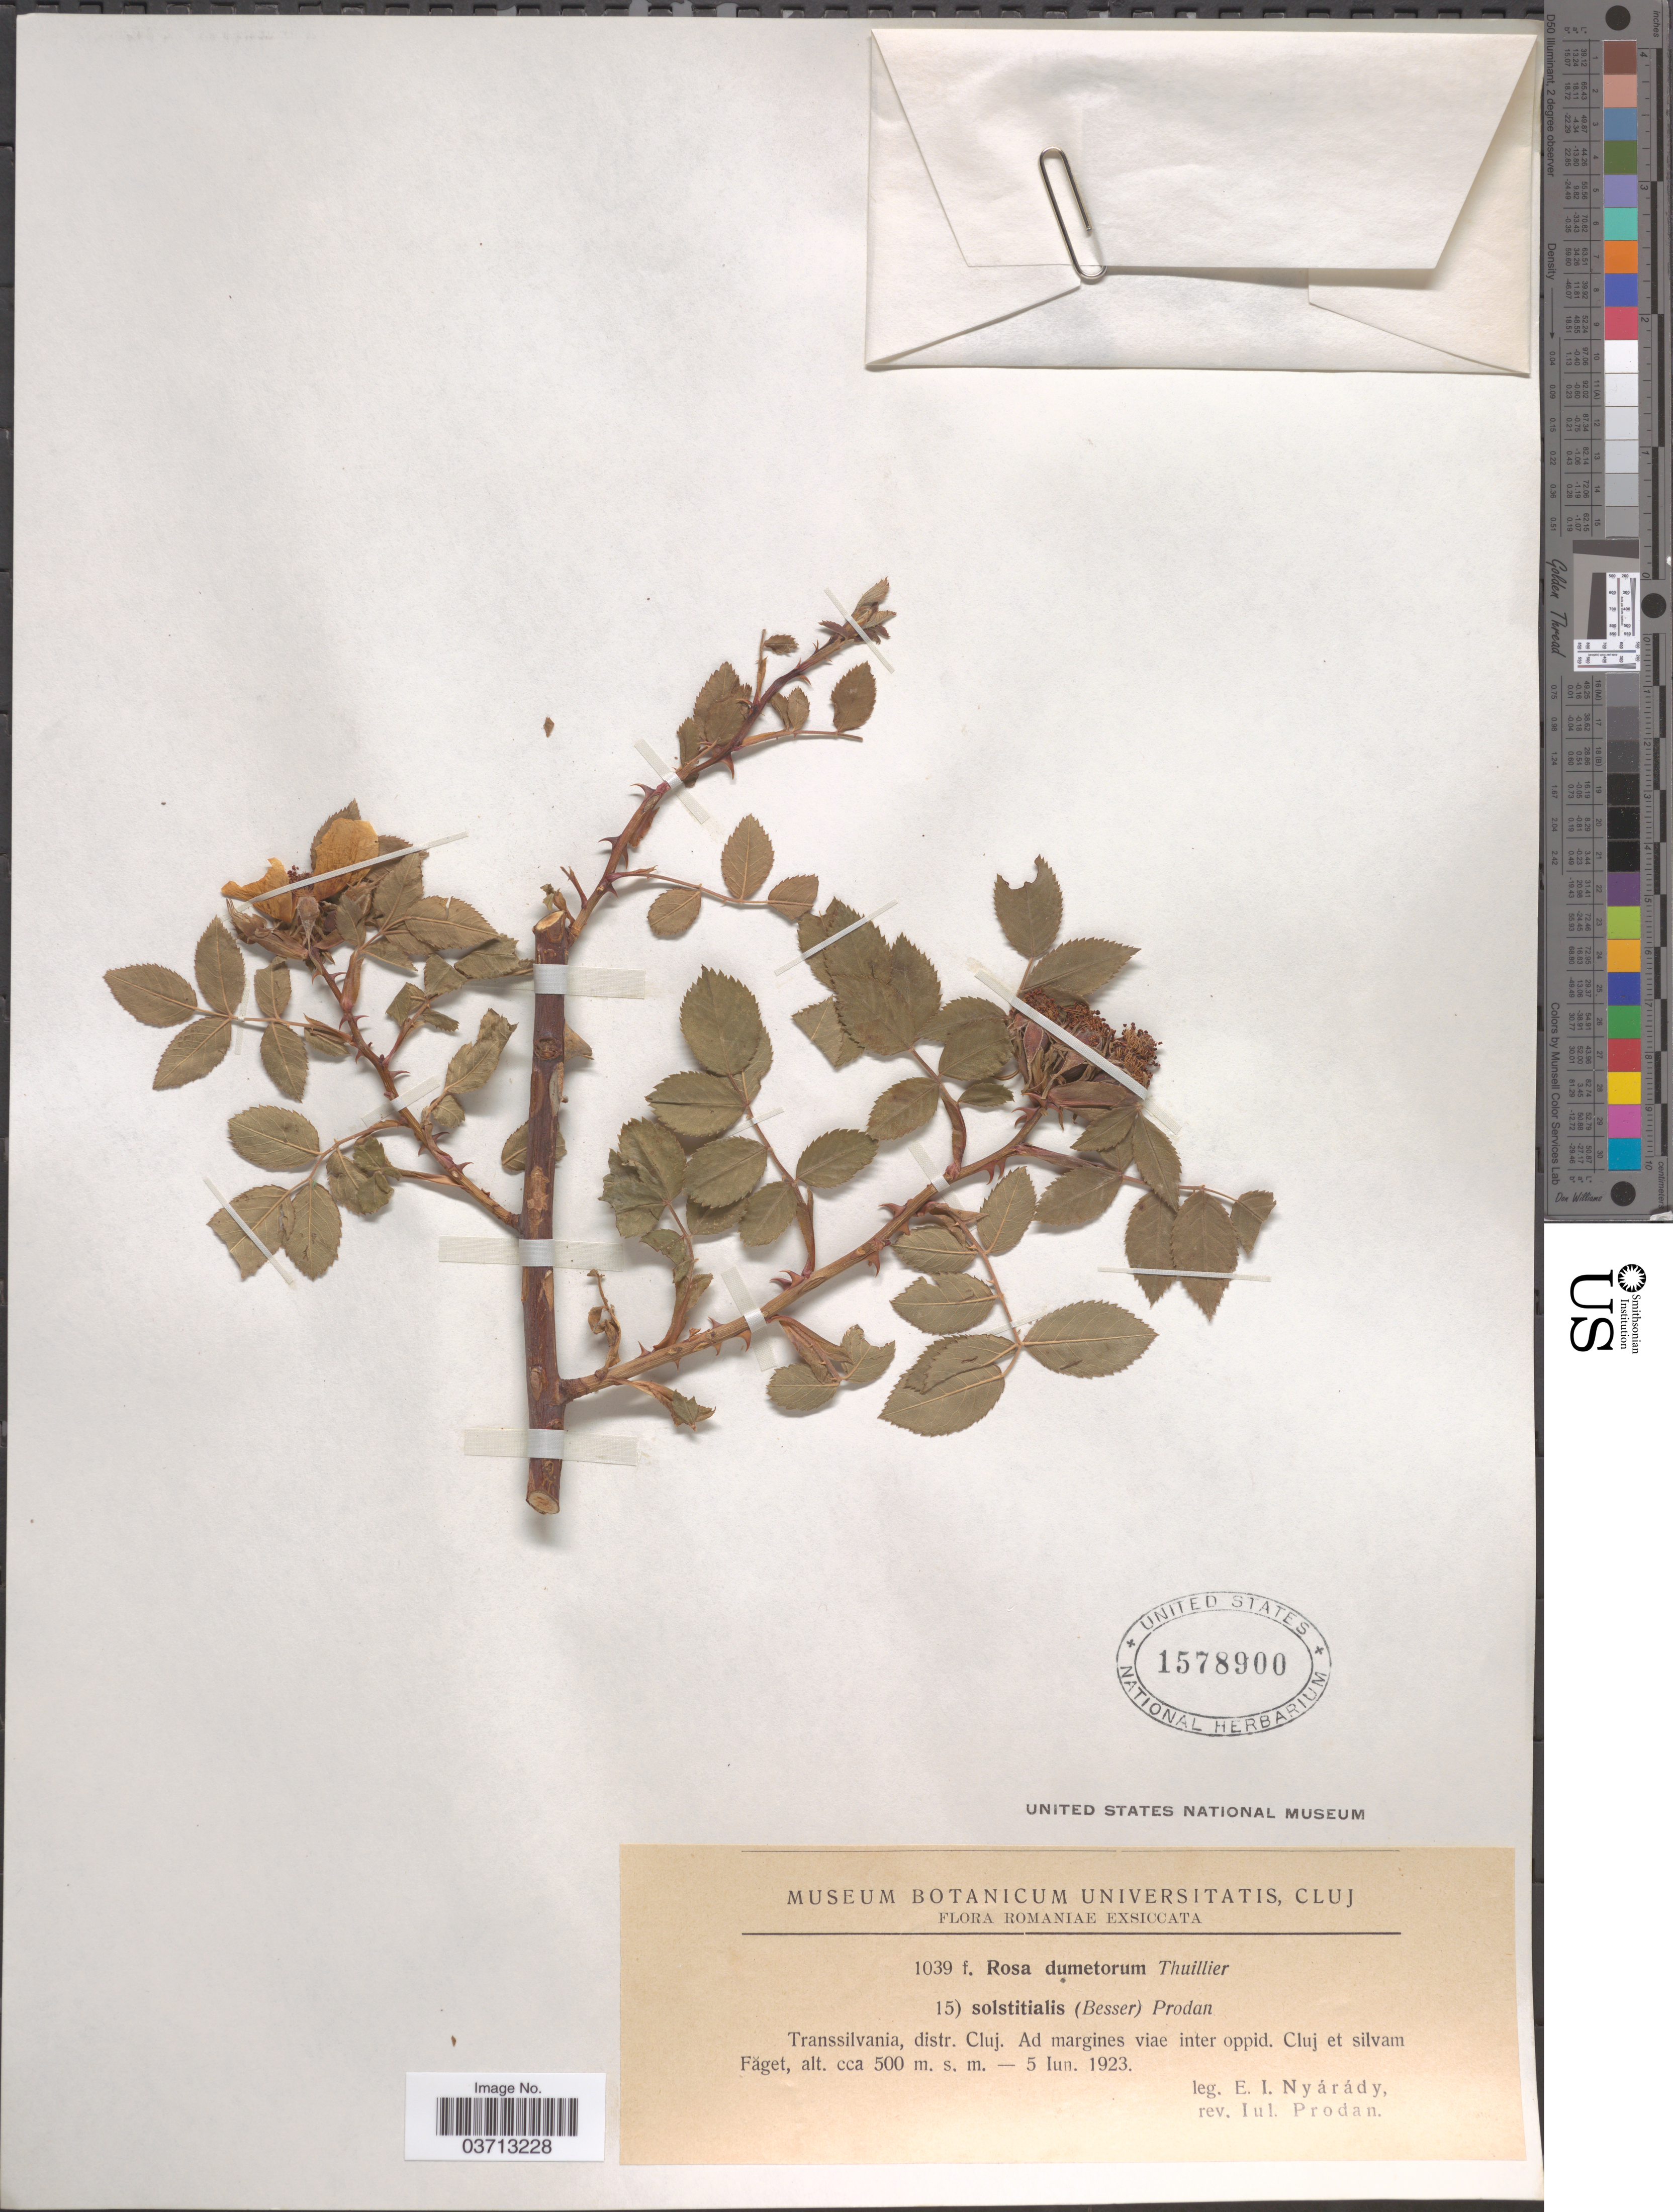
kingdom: Plantae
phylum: Tracheophyta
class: Magnoliopsida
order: Rosales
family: Rosaceae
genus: Rosa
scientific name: Rosa dumetorum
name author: Lange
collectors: E. Nyárády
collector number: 1039 f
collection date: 1923-06-05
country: Romania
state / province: Cluj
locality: Transsilvania, distr. Cluj. Ad margines viae inter oppid. Cluj et silvam Făget.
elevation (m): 500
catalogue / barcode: US 1578900